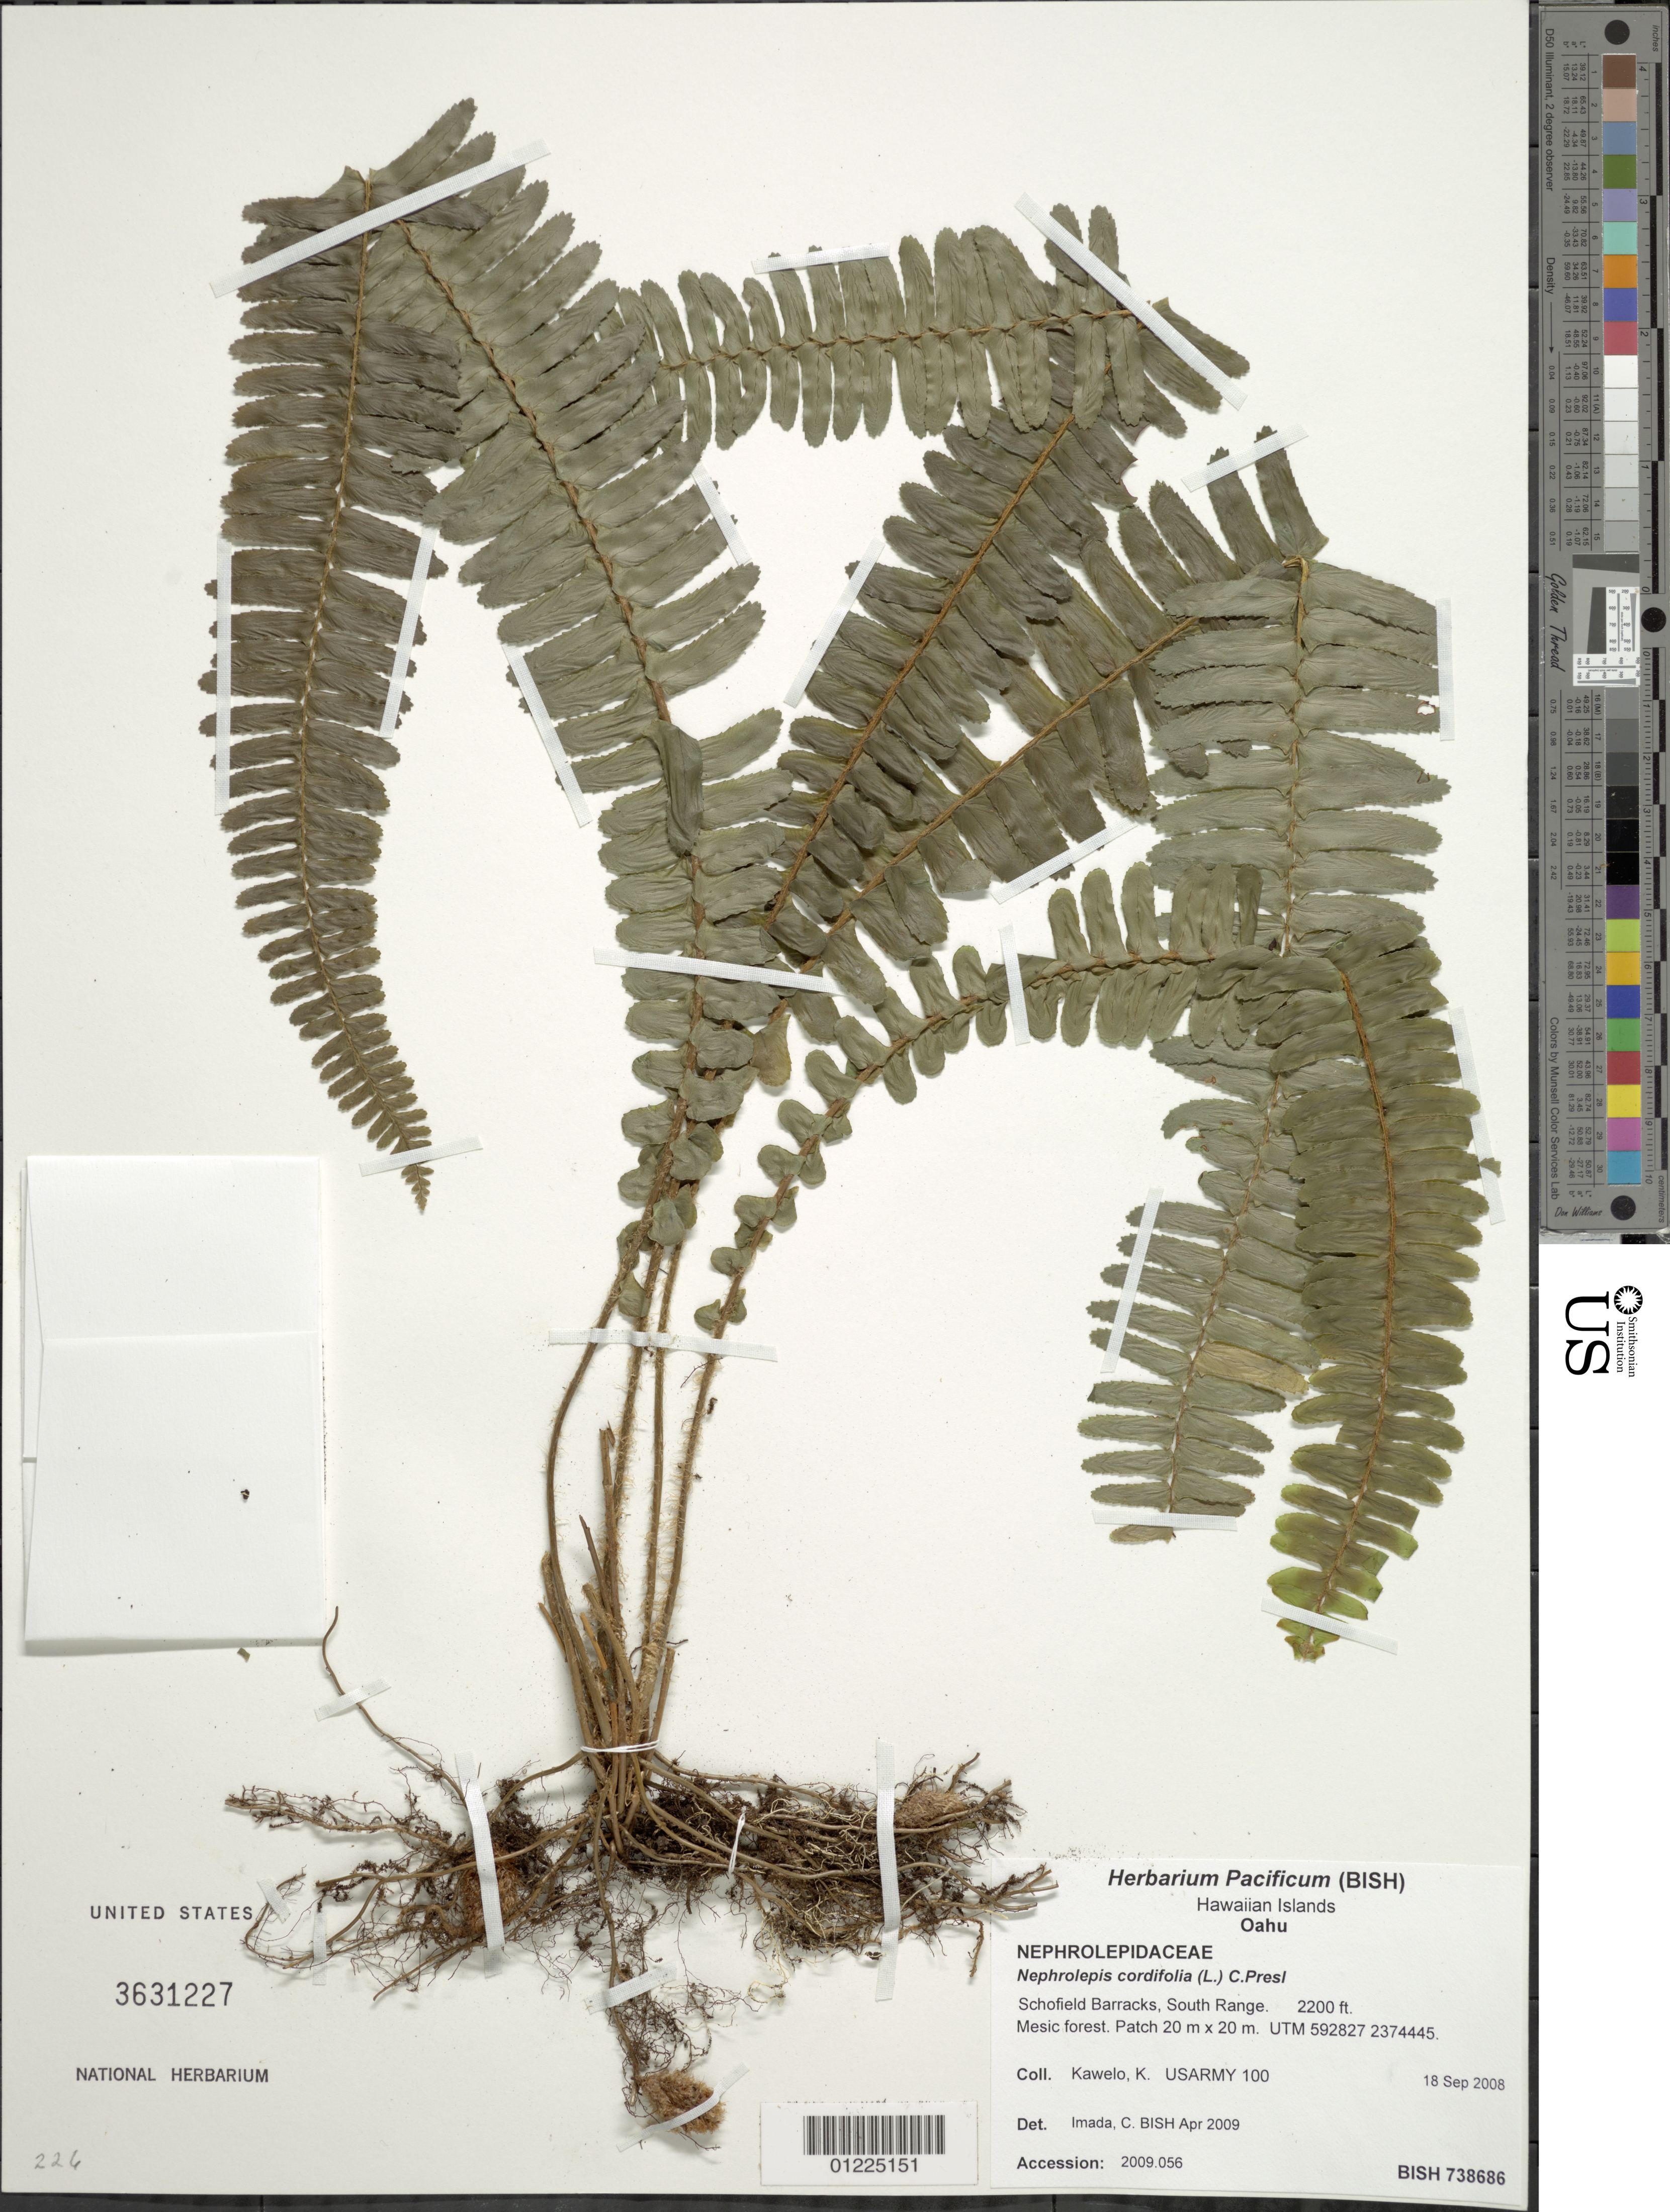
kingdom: Plantae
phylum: Tracheophyta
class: Polypodiopsida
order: Polypodiales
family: Nephrolepidaceae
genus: Nephrolepis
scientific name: Nephrolepis cordifolia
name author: (L.) C. Presl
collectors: K. Kawelo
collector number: USARMY 100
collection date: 2008-09-18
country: United States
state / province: Hawaii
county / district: Honolulu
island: Oahu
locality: Chofield Barracks, South Range.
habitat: Mesic forest.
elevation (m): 671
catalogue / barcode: US 3631227